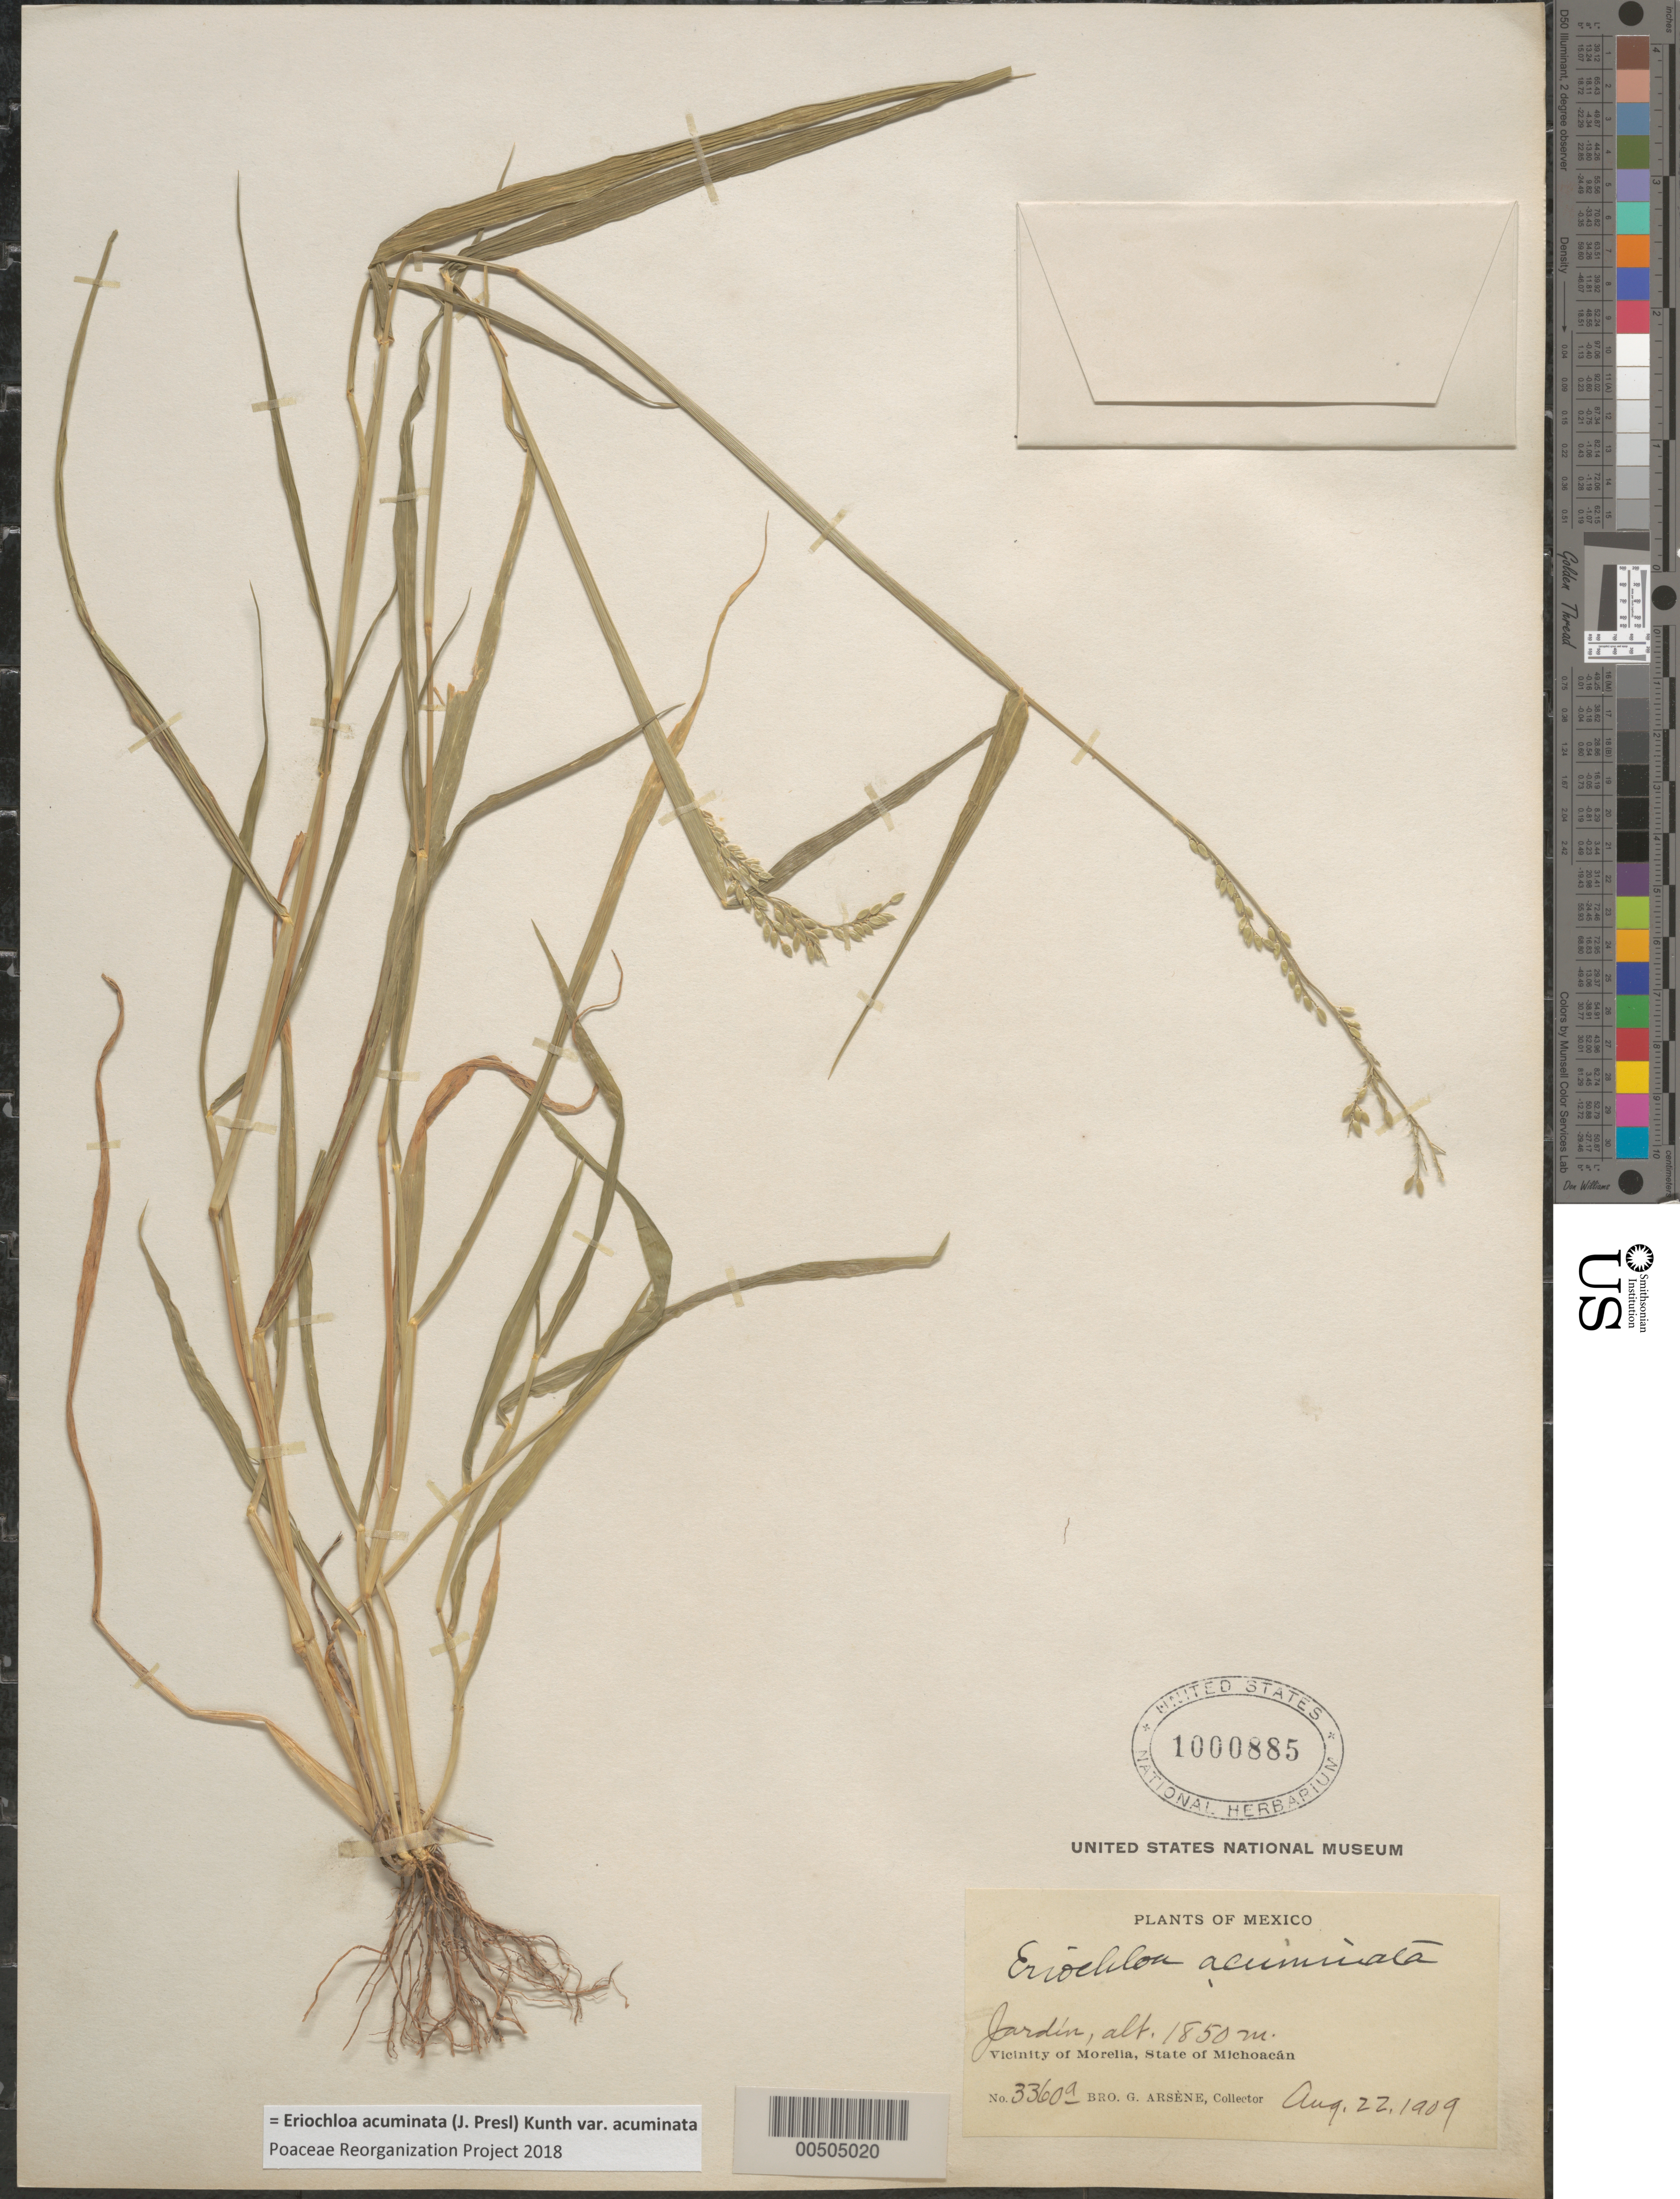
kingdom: Plantae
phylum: Tracheophyta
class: Liliopsida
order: Poales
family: Poaceae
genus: Eriochloa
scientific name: Eriochloa acuminata var. acuminata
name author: (J. Presl) Kunth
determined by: Poaceae Reorganization Project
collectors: Bro. G. Arsène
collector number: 3360a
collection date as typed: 22 Aug 1909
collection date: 1909-08-22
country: Mexico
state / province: Michoacán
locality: Vicinity of Morelia, Jard¡n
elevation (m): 1850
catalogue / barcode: US 1000885